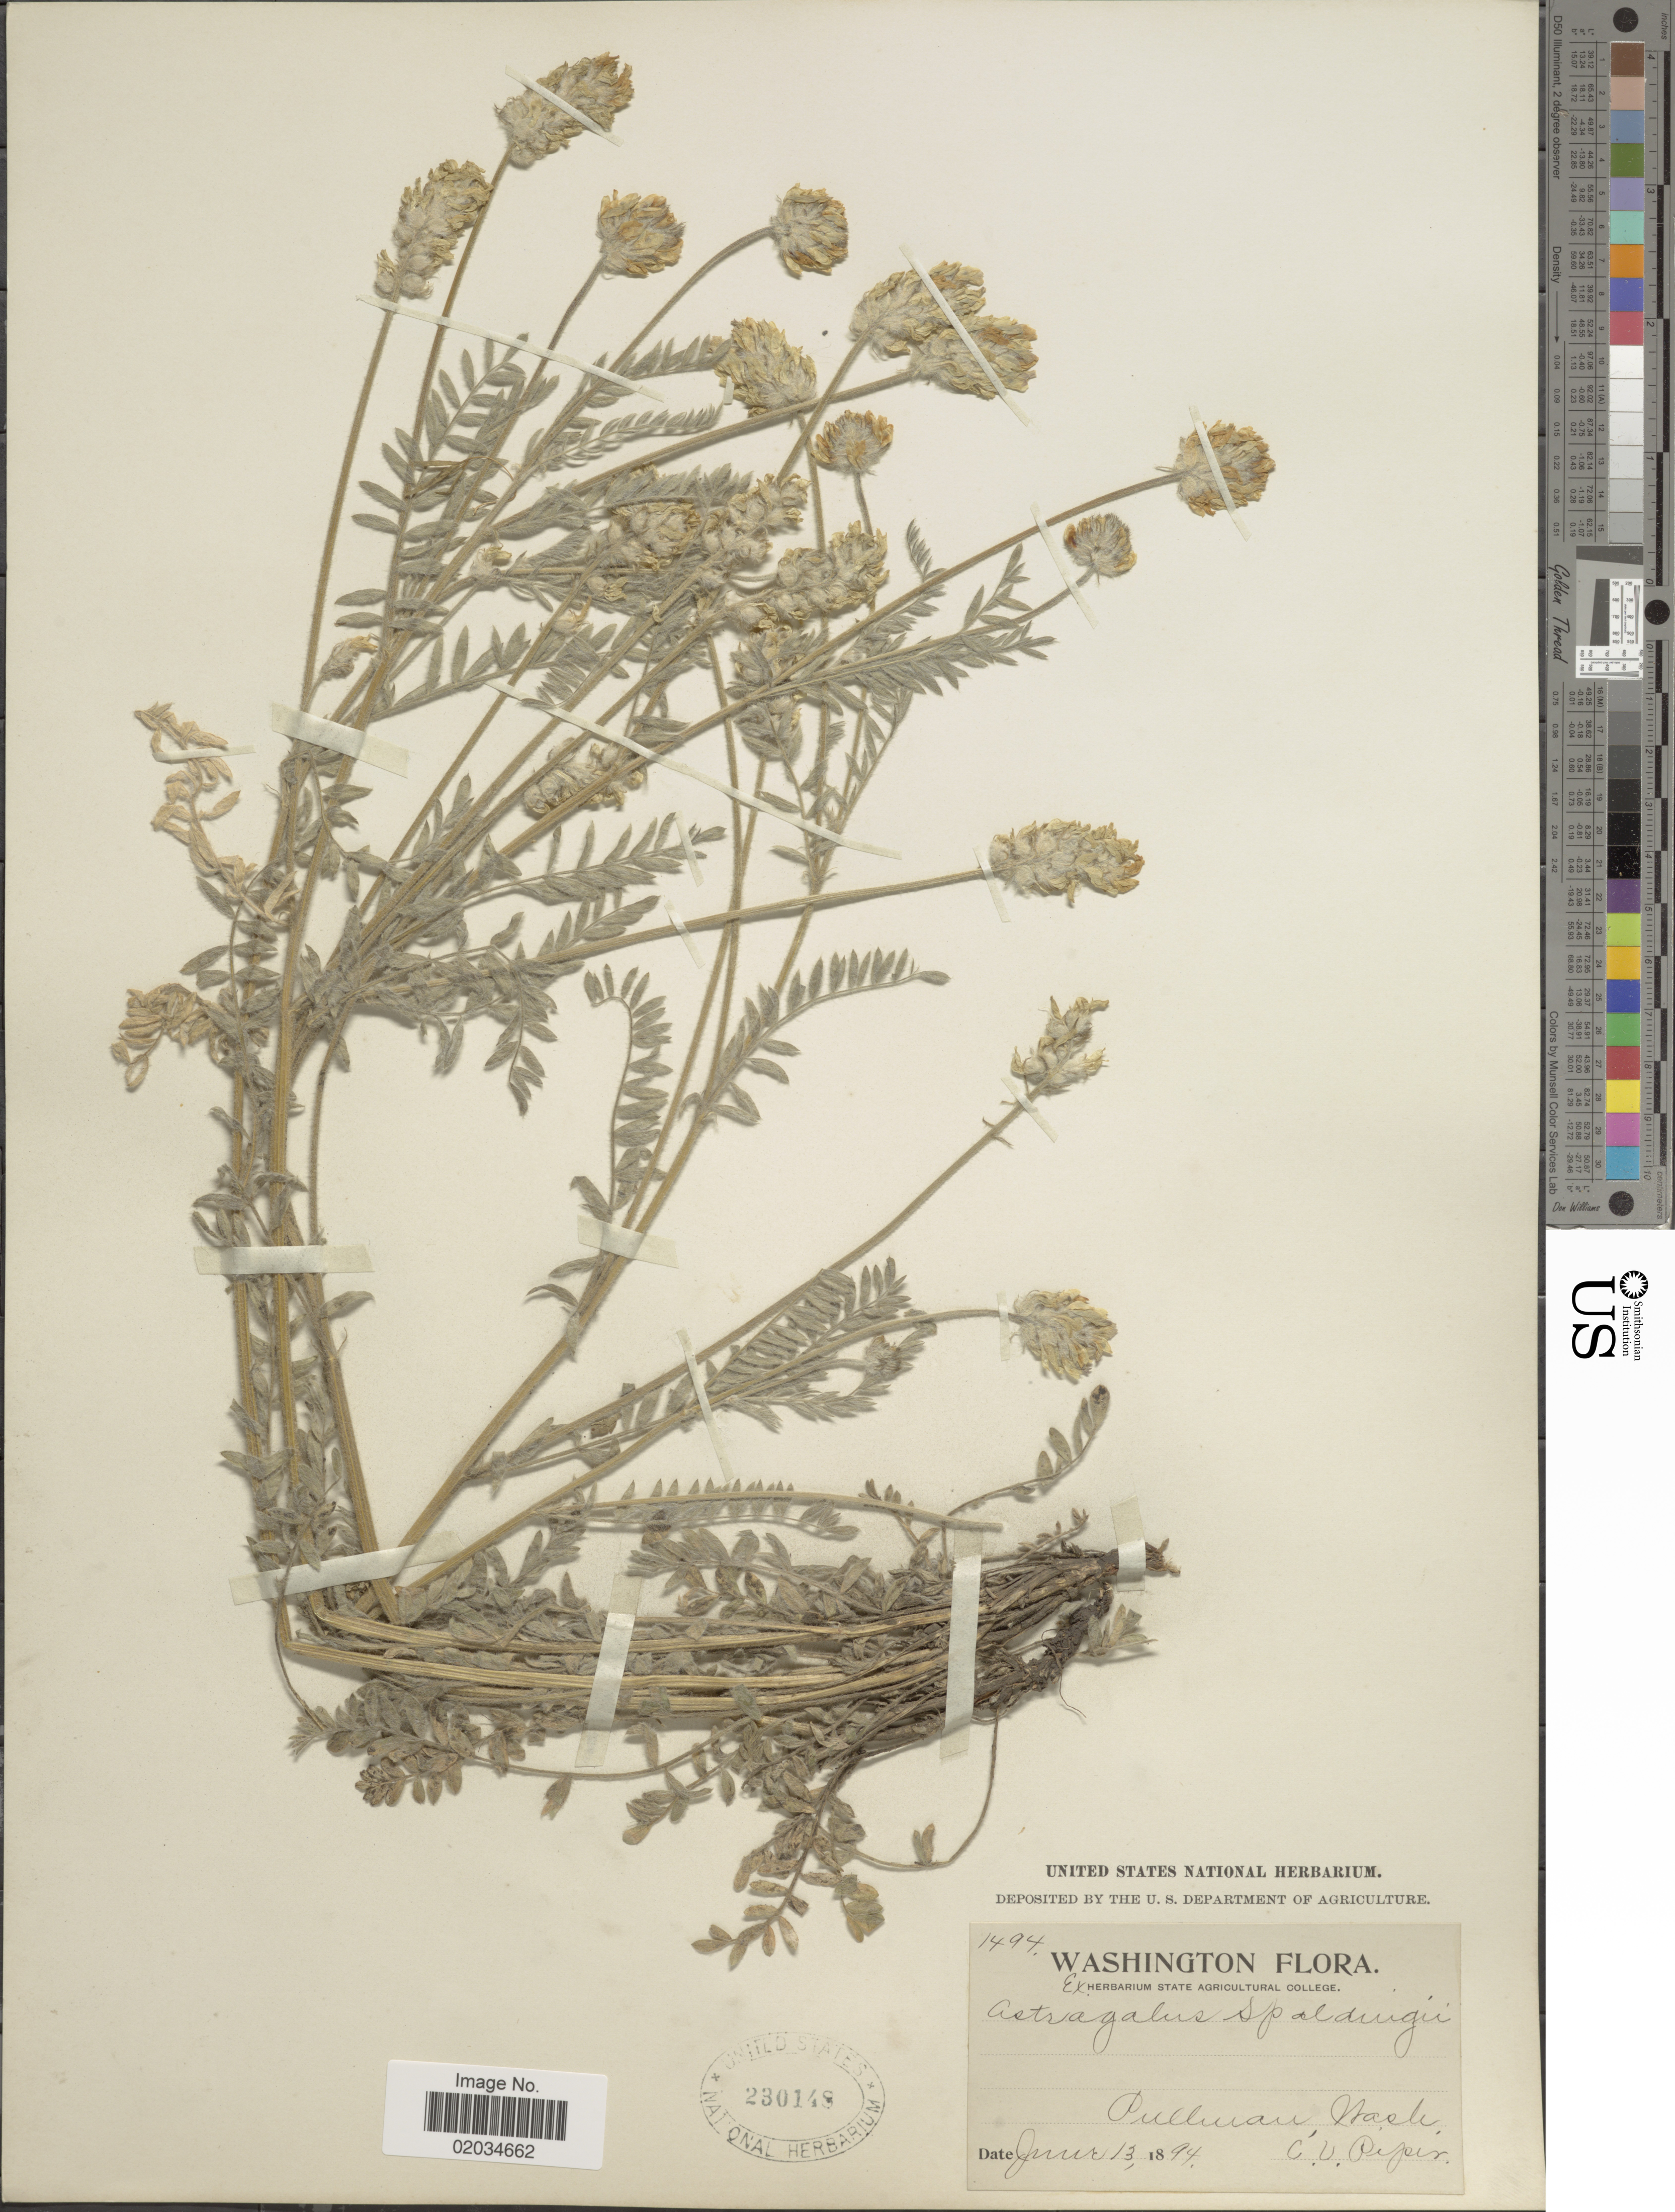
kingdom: Plantae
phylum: Tracheophyta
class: Magnoliopsida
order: Fabales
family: Fabaceae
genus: Astragalus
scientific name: Astragalus spaldingii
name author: A. Gray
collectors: C. V. Piper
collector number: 1494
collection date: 1894-06-13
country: United States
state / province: Washington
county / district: Whitman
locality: Pullman.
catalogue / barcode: US 230148